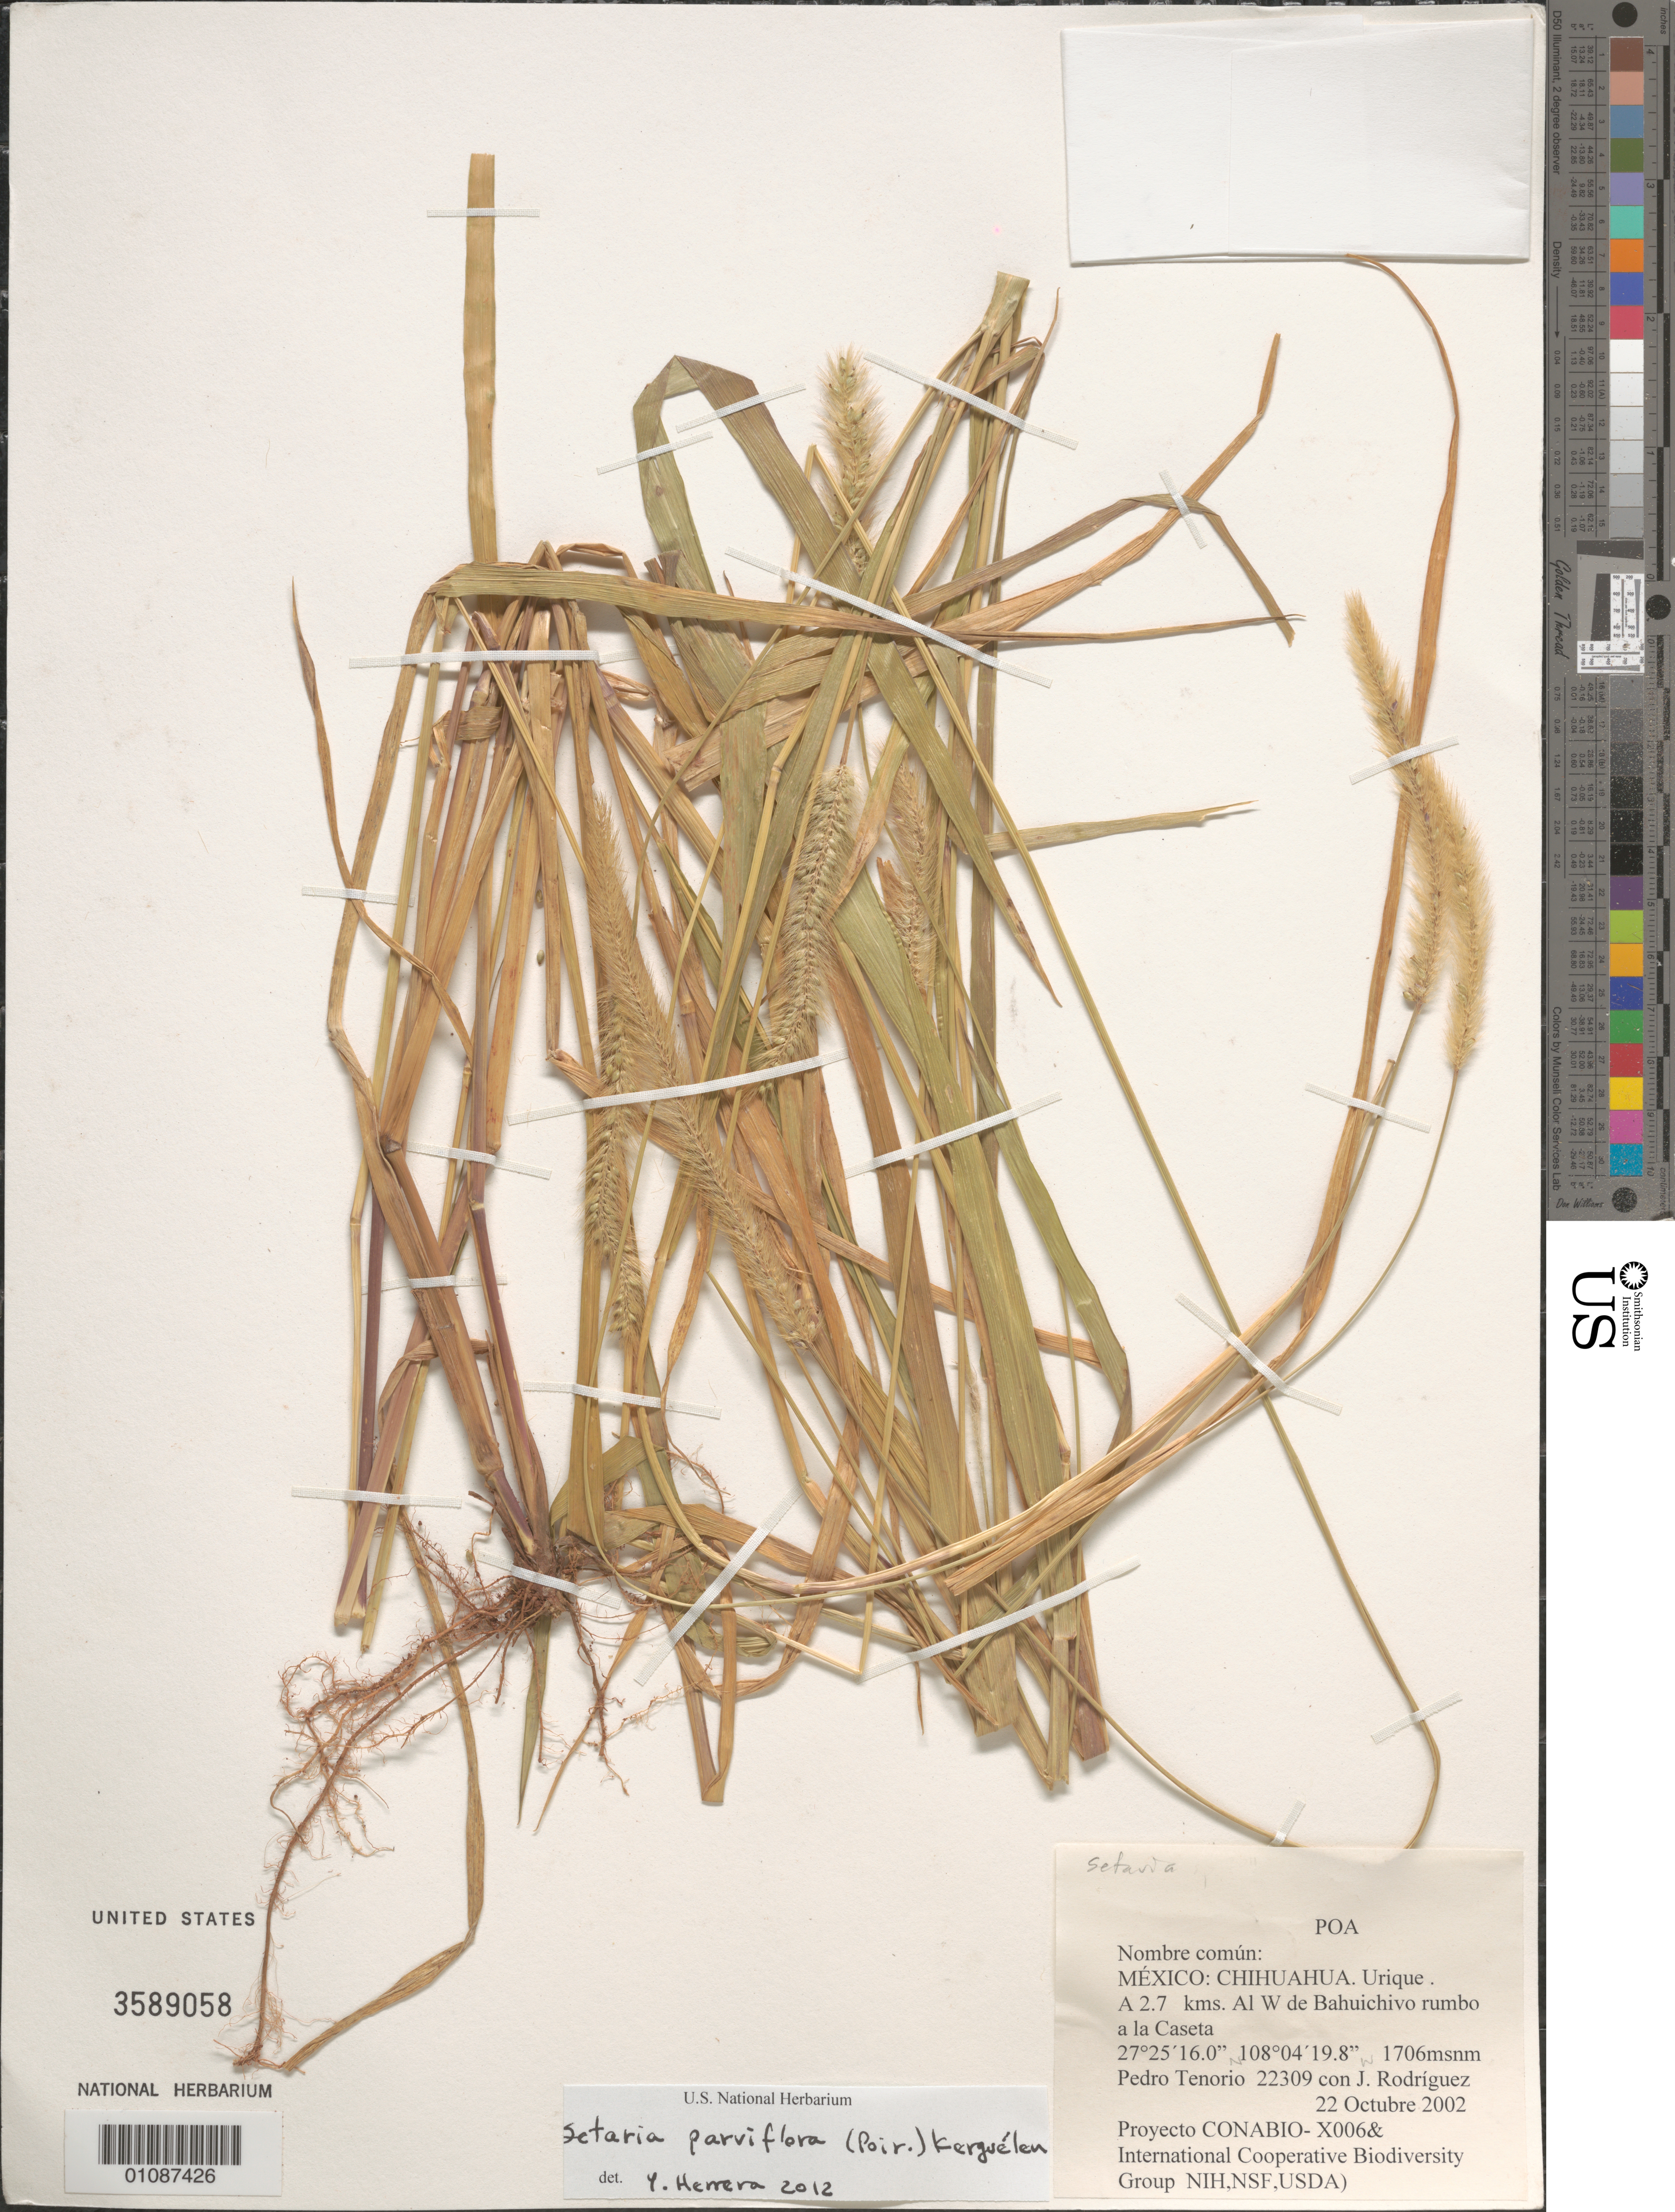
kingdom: Plantae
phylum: Tracheophyta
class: Liliopsida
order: Poales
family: Poaceae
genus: Setaria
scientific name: Setaria parviflora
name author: (Poir.) Kerguélen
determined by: Herrera Arrieta, Y., (CIIDIR), Instituto Politecnico Nacional (MEXICO)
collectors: P. Tenorio L. & J. Rodríguez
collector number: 22309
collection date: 2002-10-22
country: Mexico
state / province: Chihuahua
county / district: Urique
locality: A 2.7 kms al W de Bahuichivo rumbo a la Caseta.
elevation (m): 1706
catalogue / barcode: US 3589058